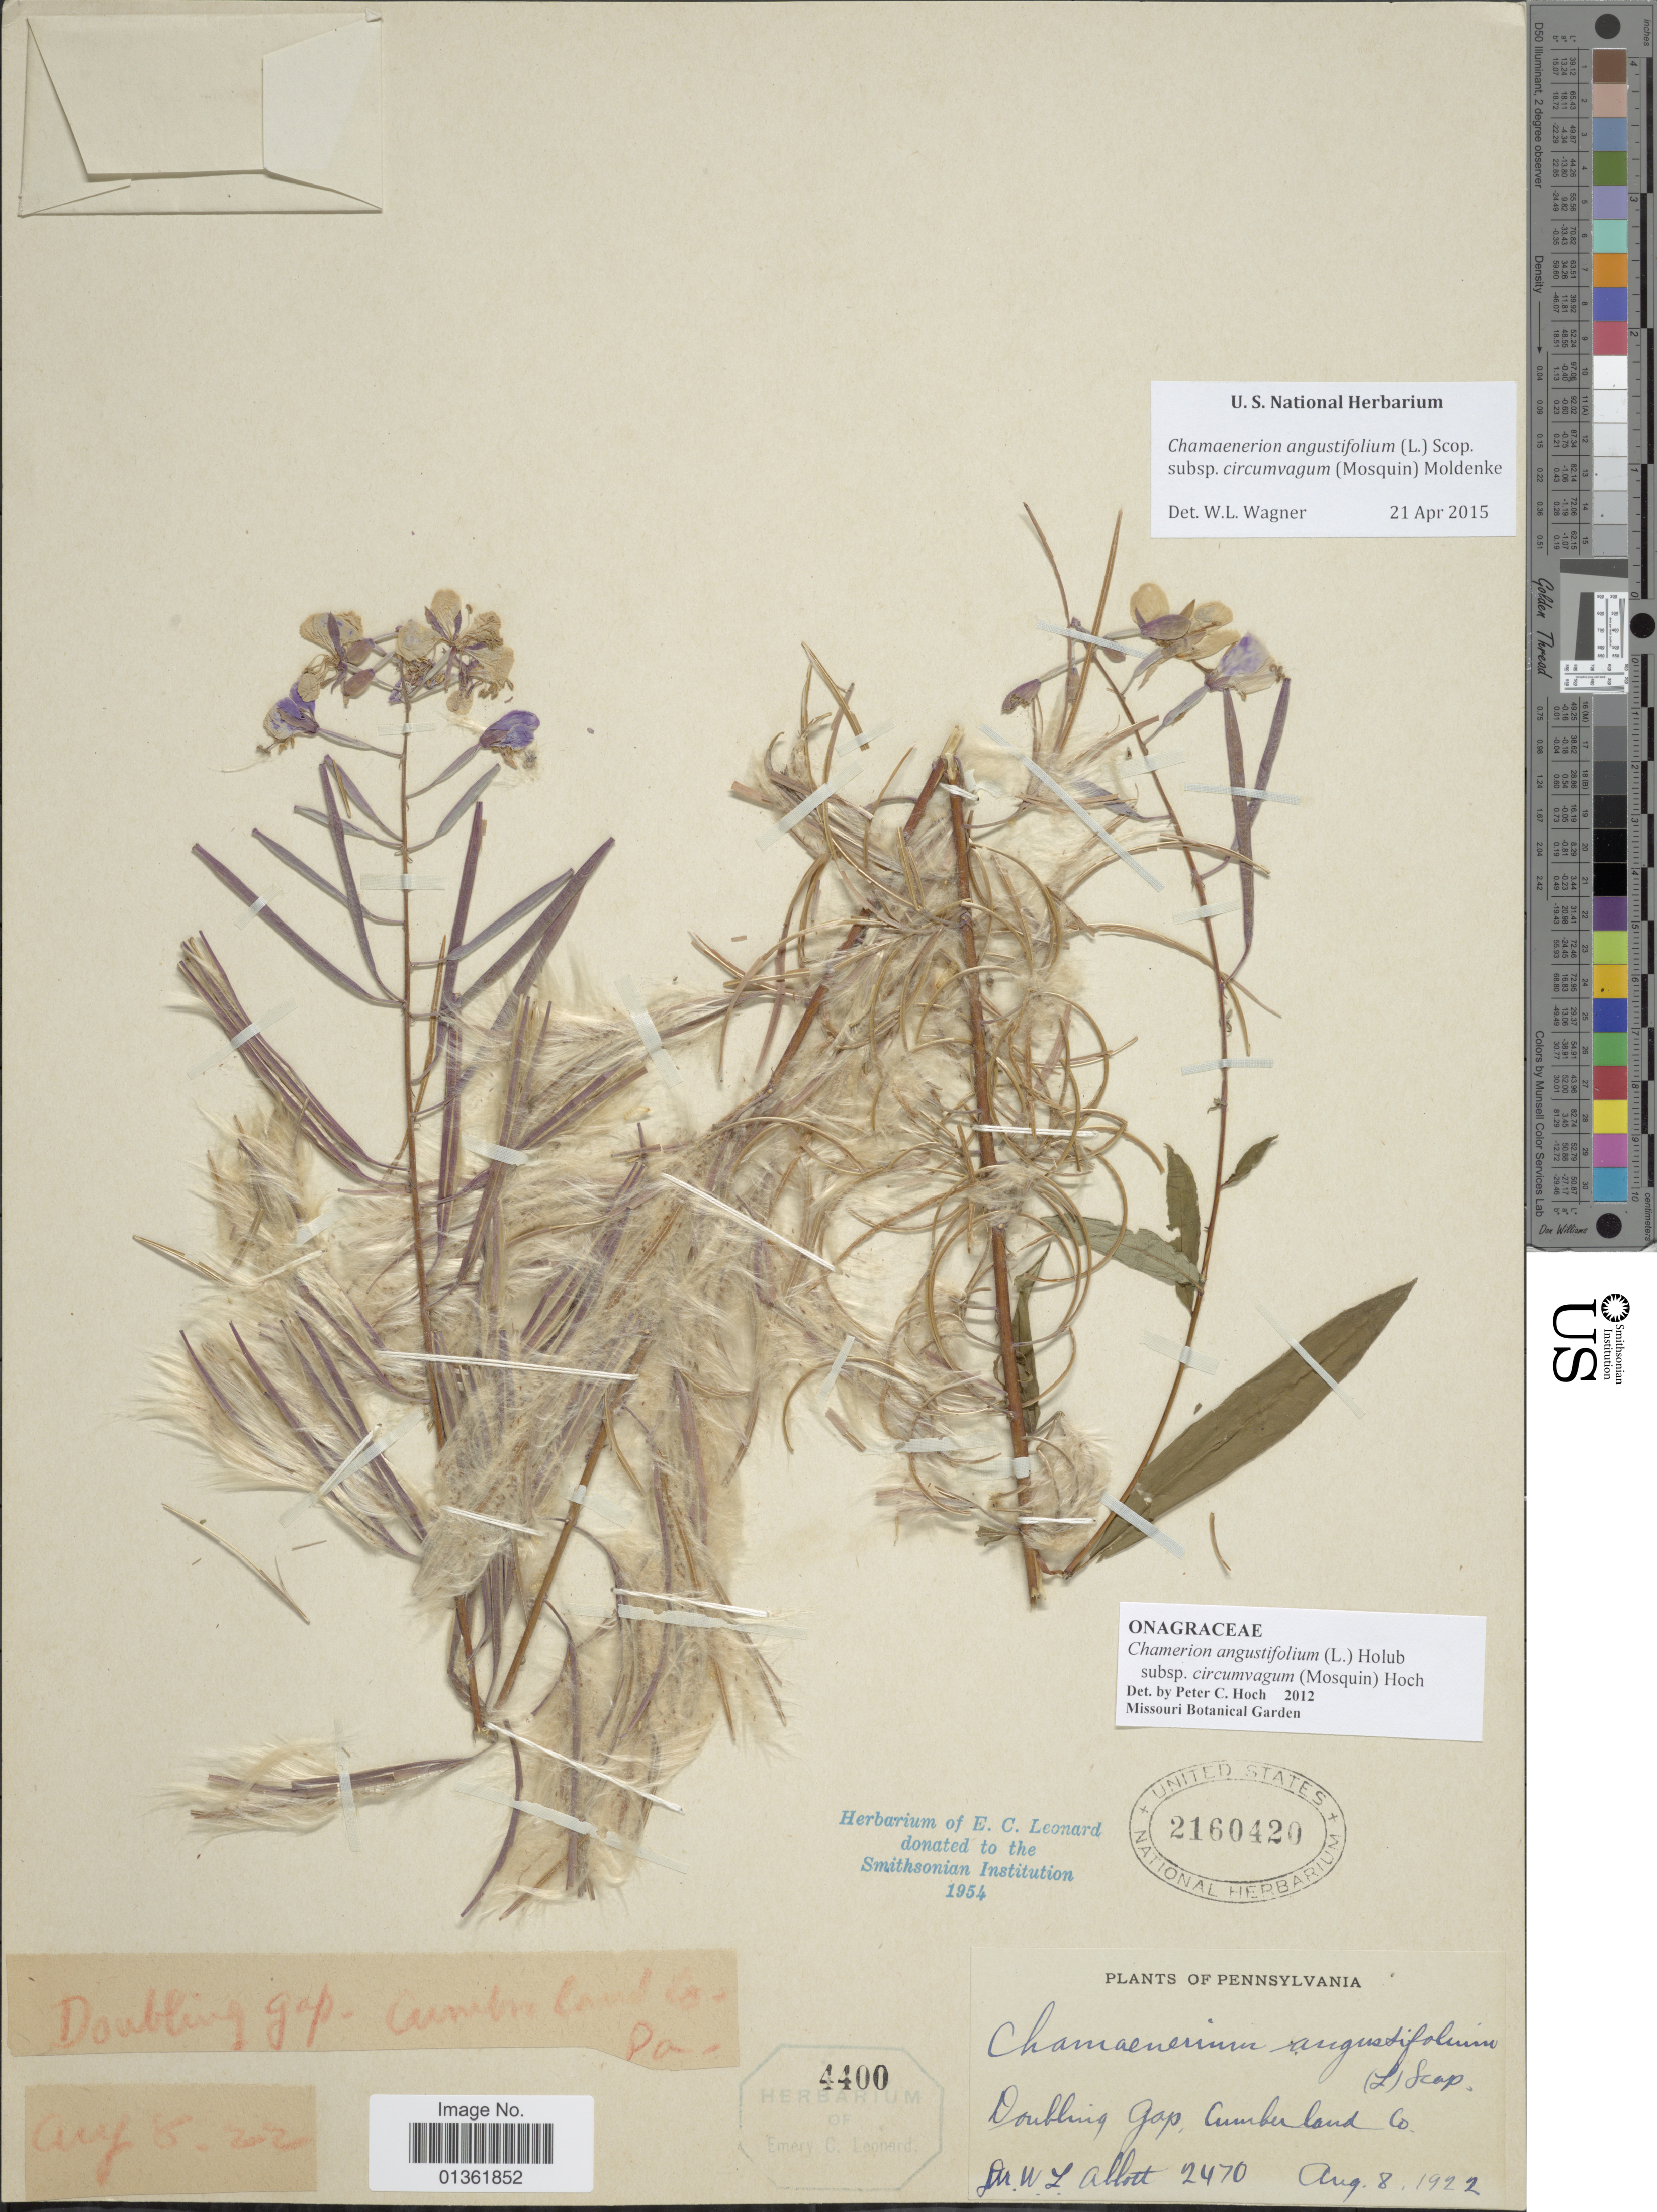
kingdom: Plantae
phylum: Tracheophyta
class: Magnoliopsida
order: Myrtales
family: Onagraceae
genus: Chamaenerion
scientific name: Chamaenerion angustifolium subsp. circumvagum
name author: (Mosquin) Moldenke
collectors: W. L. Abbott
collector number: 2470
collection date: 1922-08-08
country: United States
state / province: Pennsylvania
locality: Doubling Gap, Cumberland Co.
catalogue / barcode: US 2160420